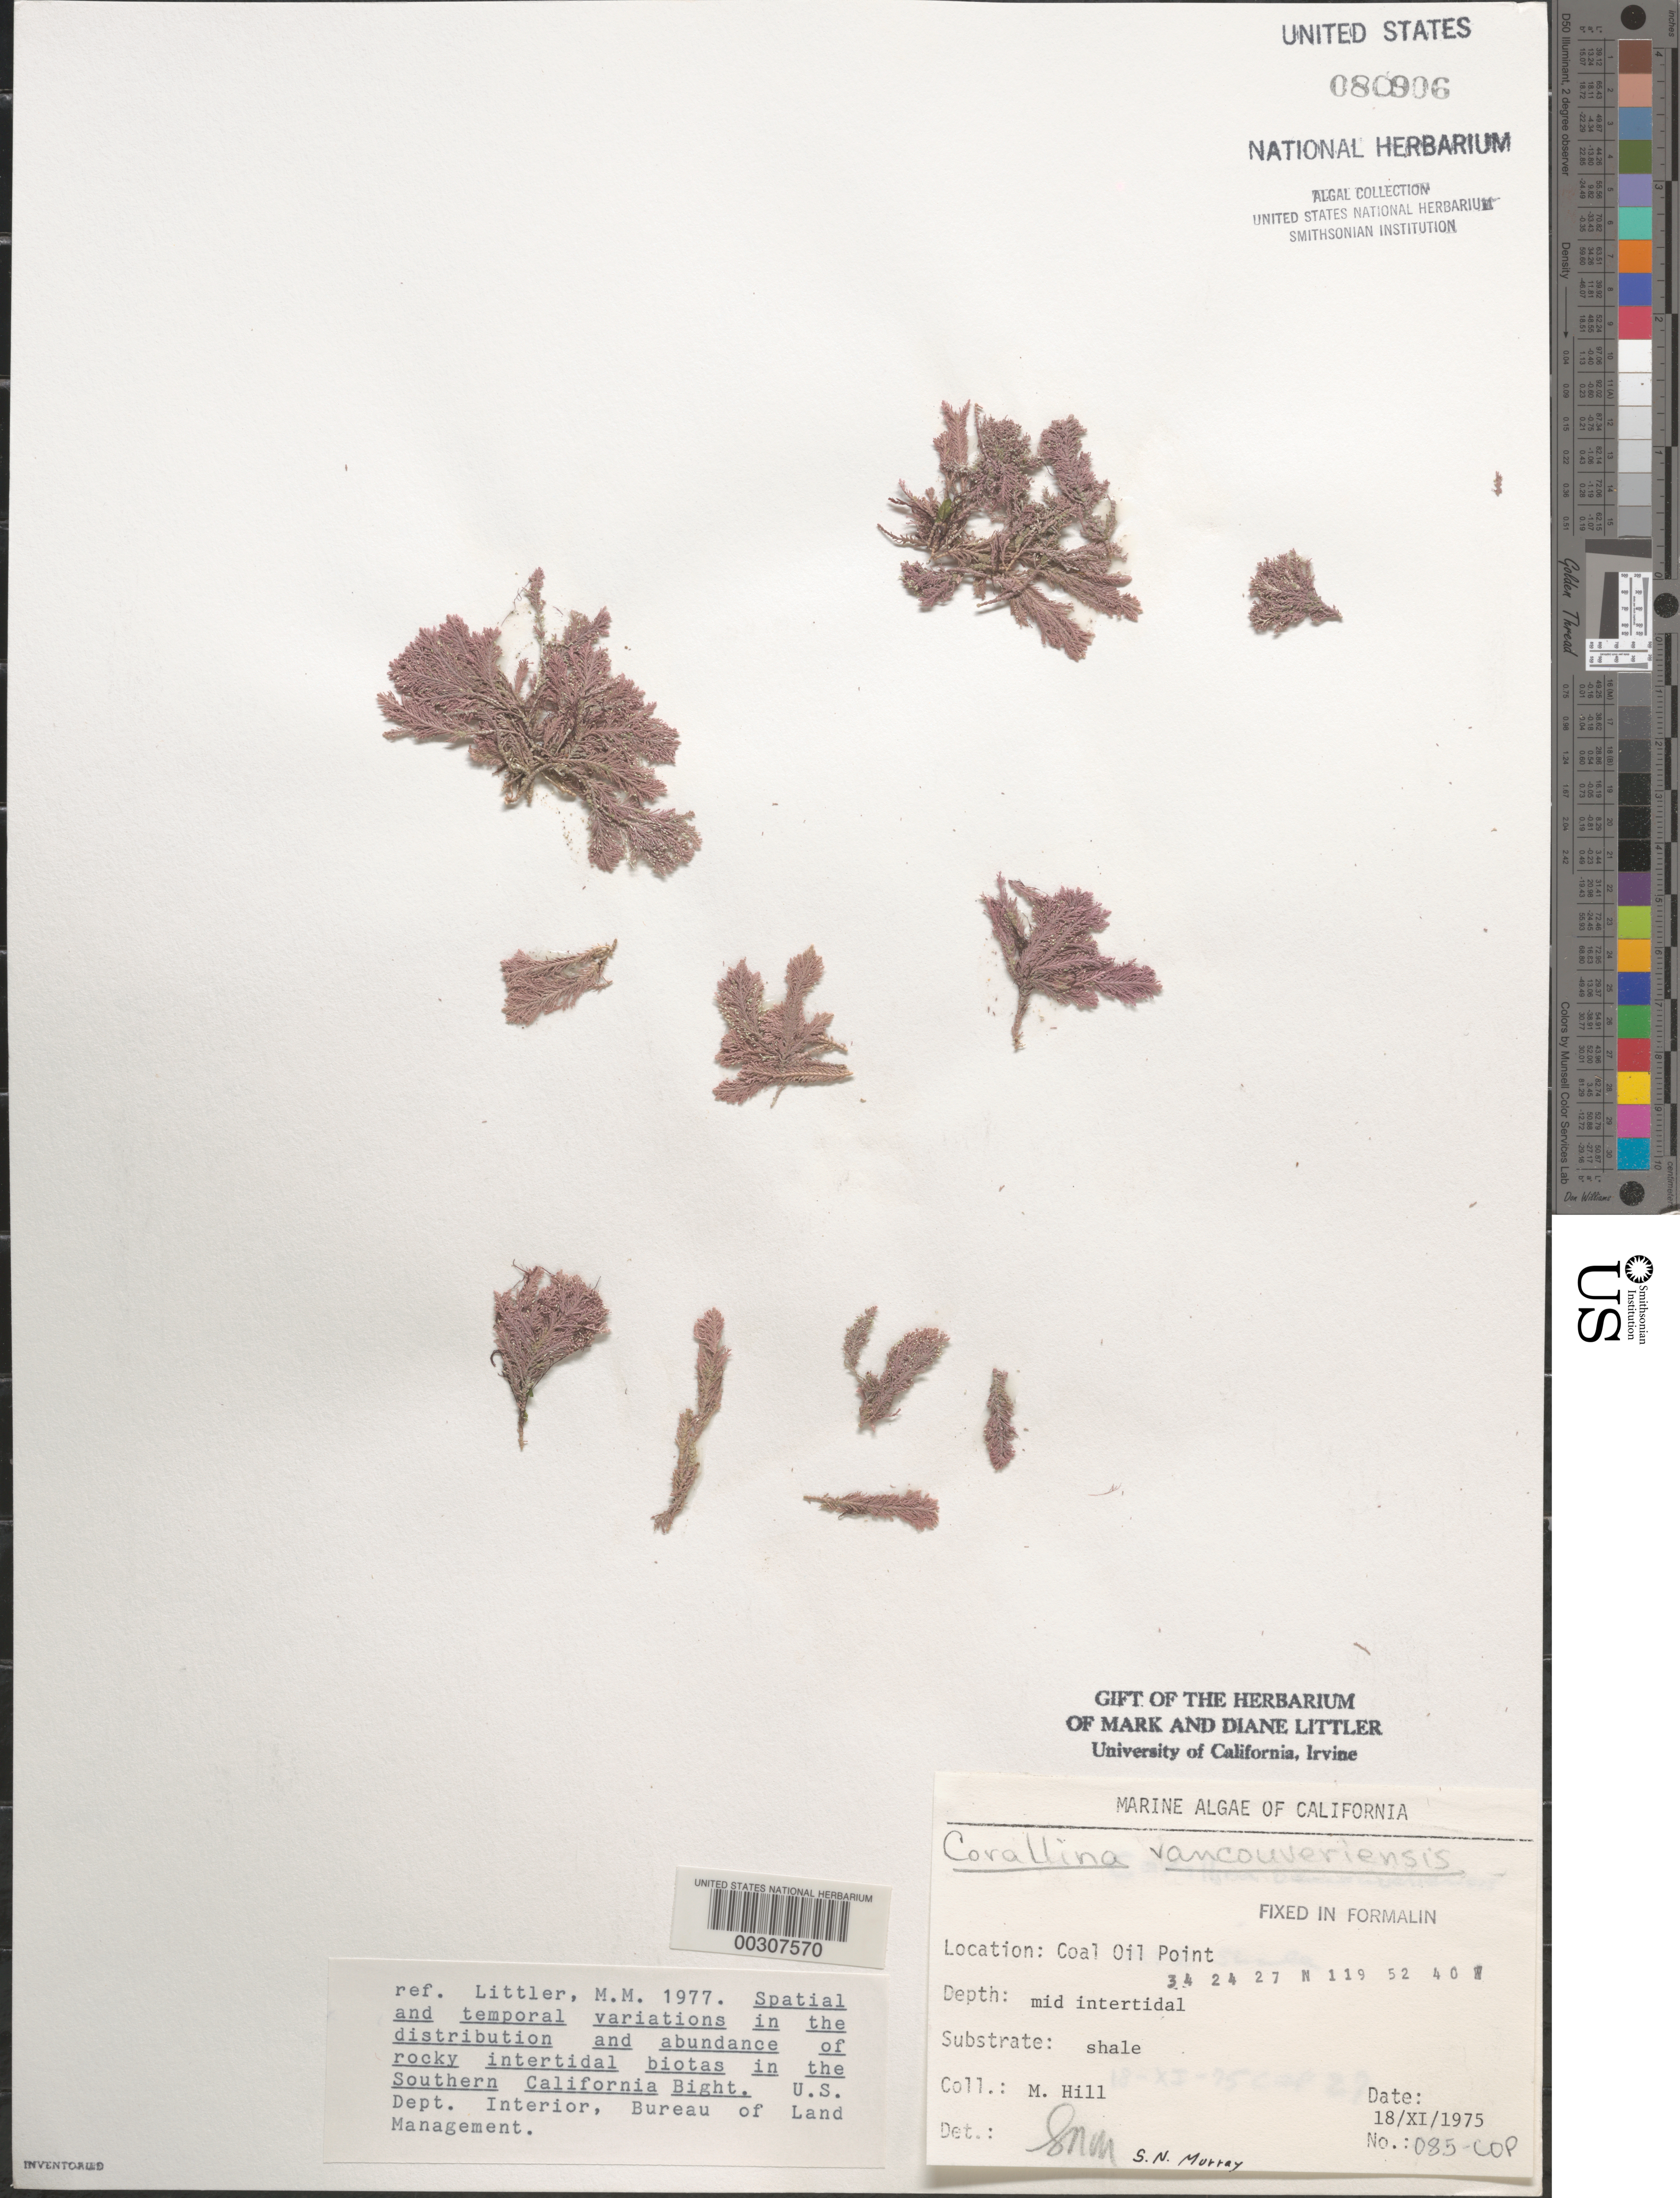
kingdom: Plantae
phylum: Rhodophyta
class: Florideophyceae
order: Corallinales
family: Corallinaceae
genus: Corallina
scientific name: Corallina vancouveriensis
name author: Yendo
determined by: Murray, S. N.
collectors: M. Hill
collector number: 085-cop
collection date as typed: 18 Nov 1975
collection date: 1975-11-18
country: United States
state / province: California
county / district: Santa Barbara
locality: Coal Oil Point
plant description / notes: BLM-SOCALBIGHT Rocky Intertidal Survey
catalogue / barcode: US 80906